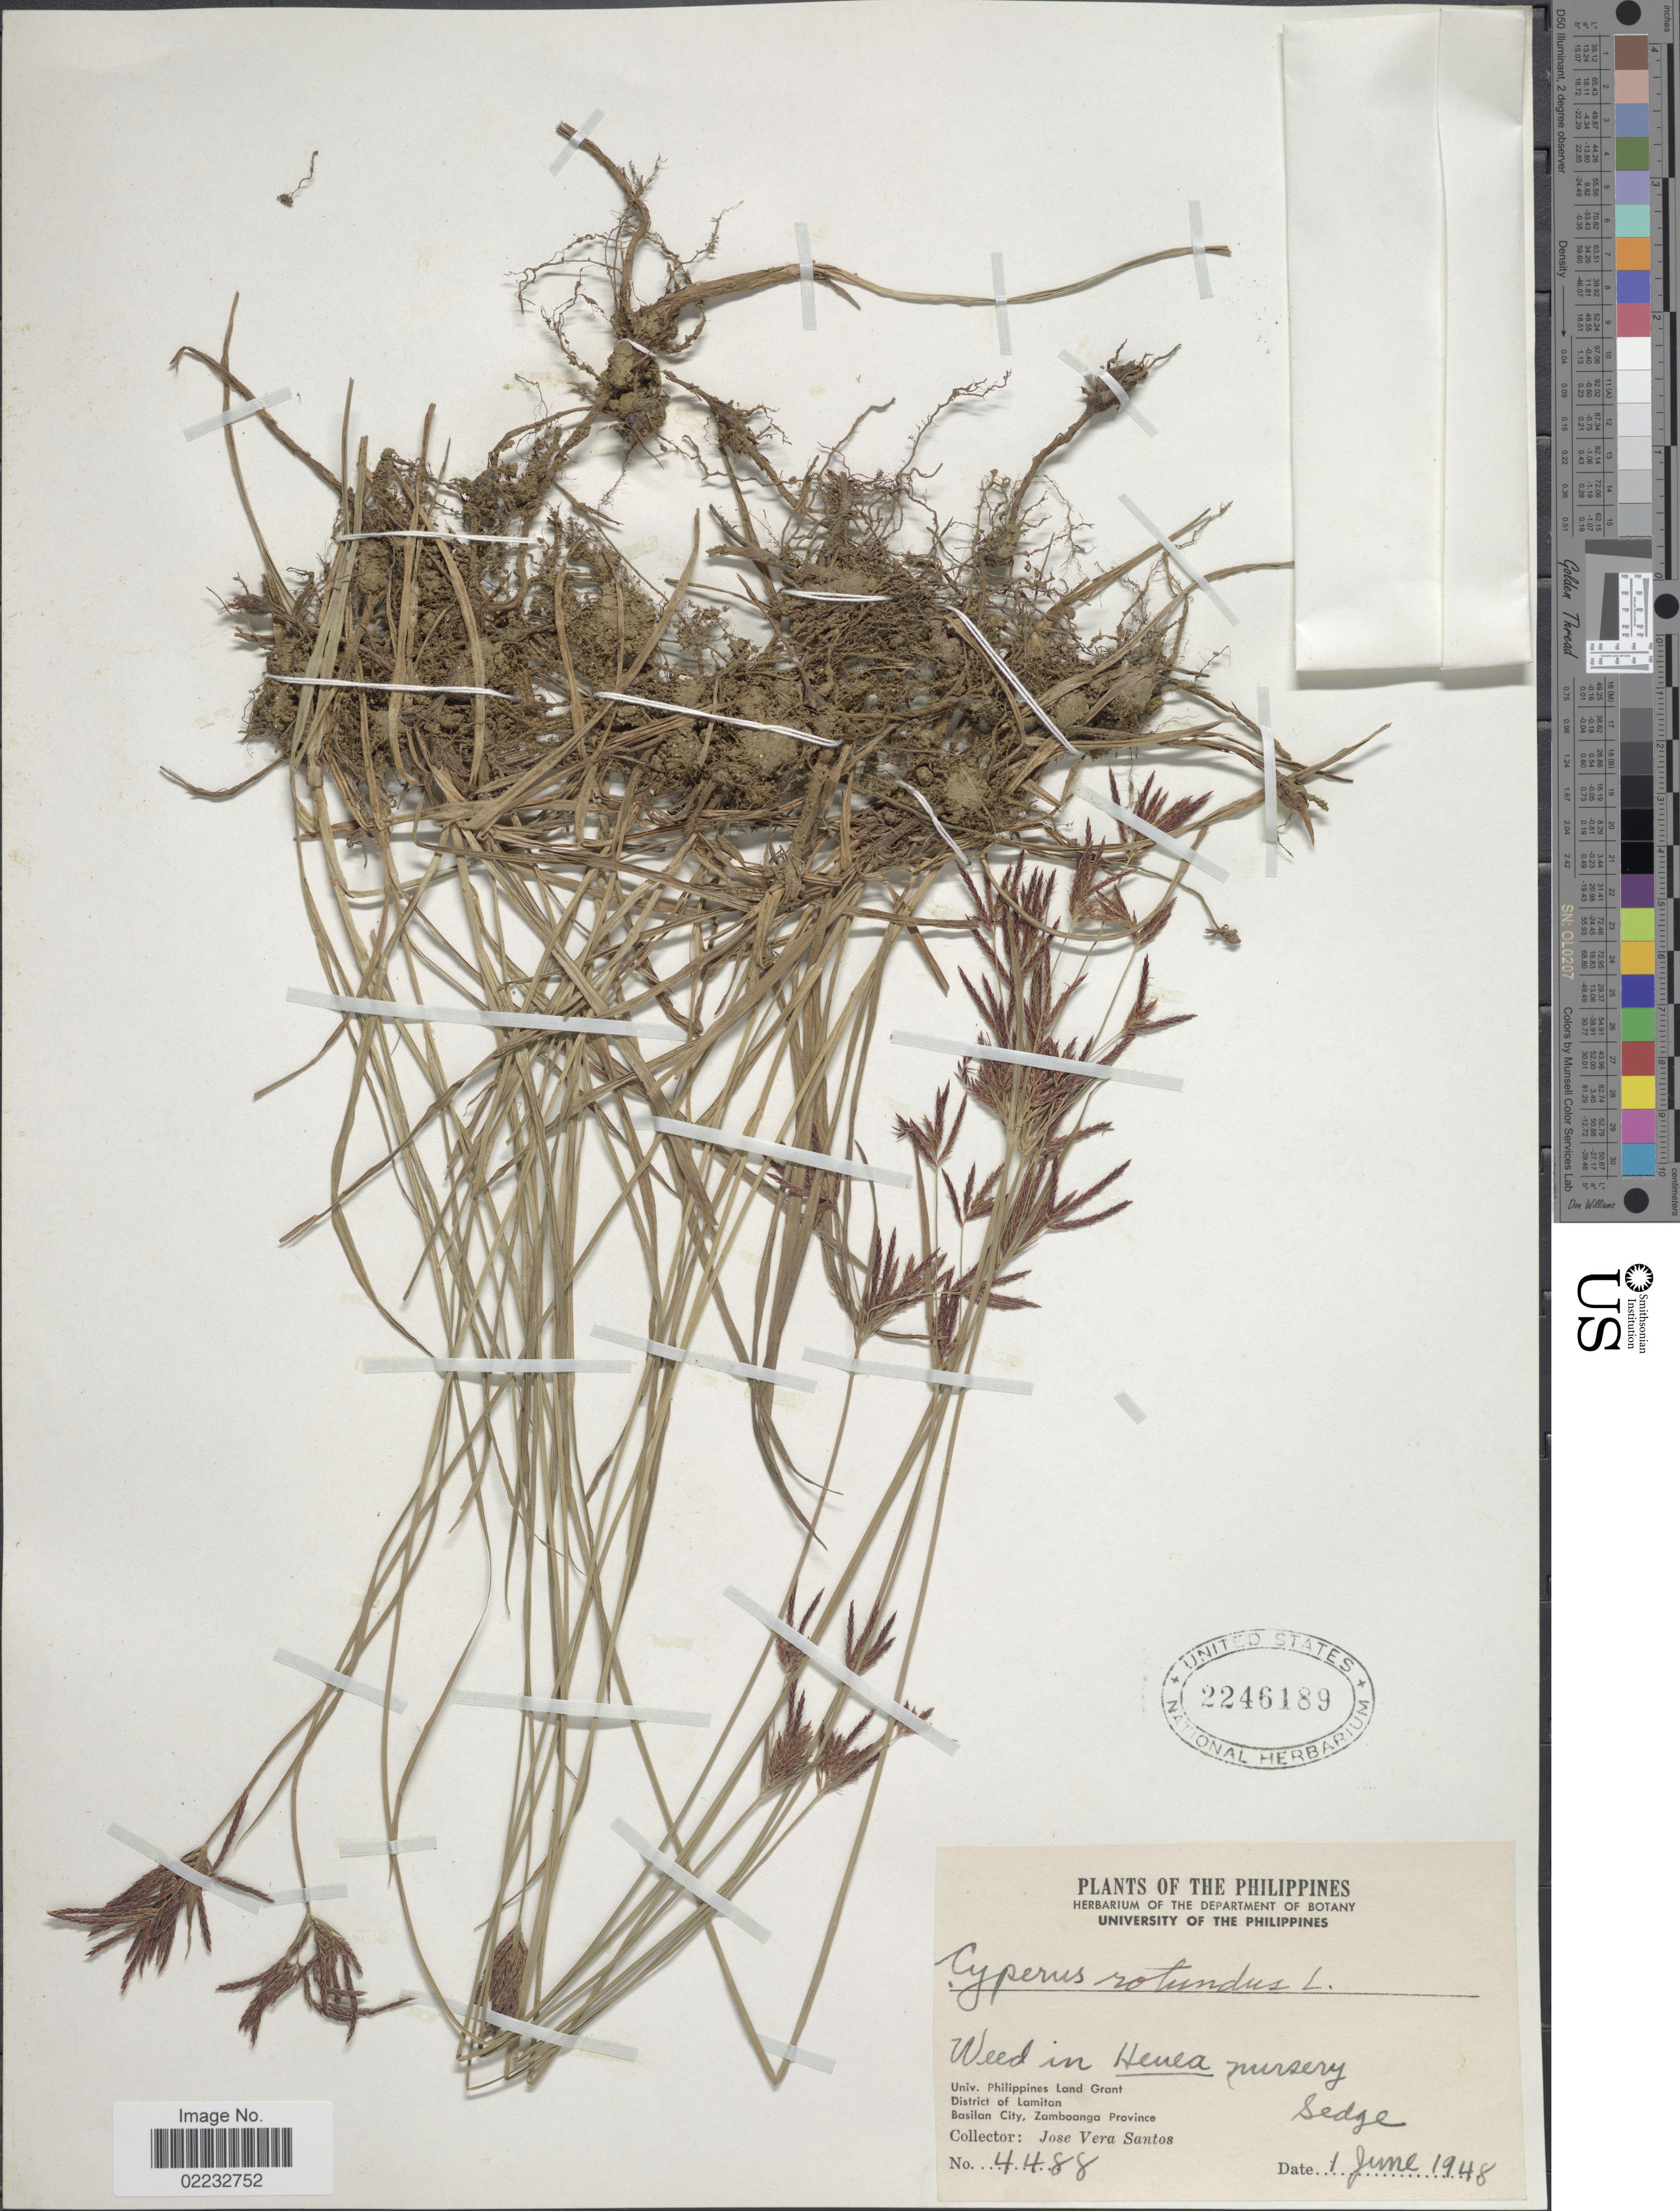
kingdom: Plantae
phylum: Tracheophyta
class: Liliopsida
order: Poales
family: Cyperaceae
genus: Cyperus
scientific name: Cyperus rotundus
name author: L.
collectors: J. Santos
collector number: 4488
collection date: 1948-06-01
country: Philippines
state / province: Zamboanga Peninsula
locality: Univ. Philippines Land Grant. District of Lamitan. Basilan City, Zamboanga Province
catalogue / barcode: US 2246189